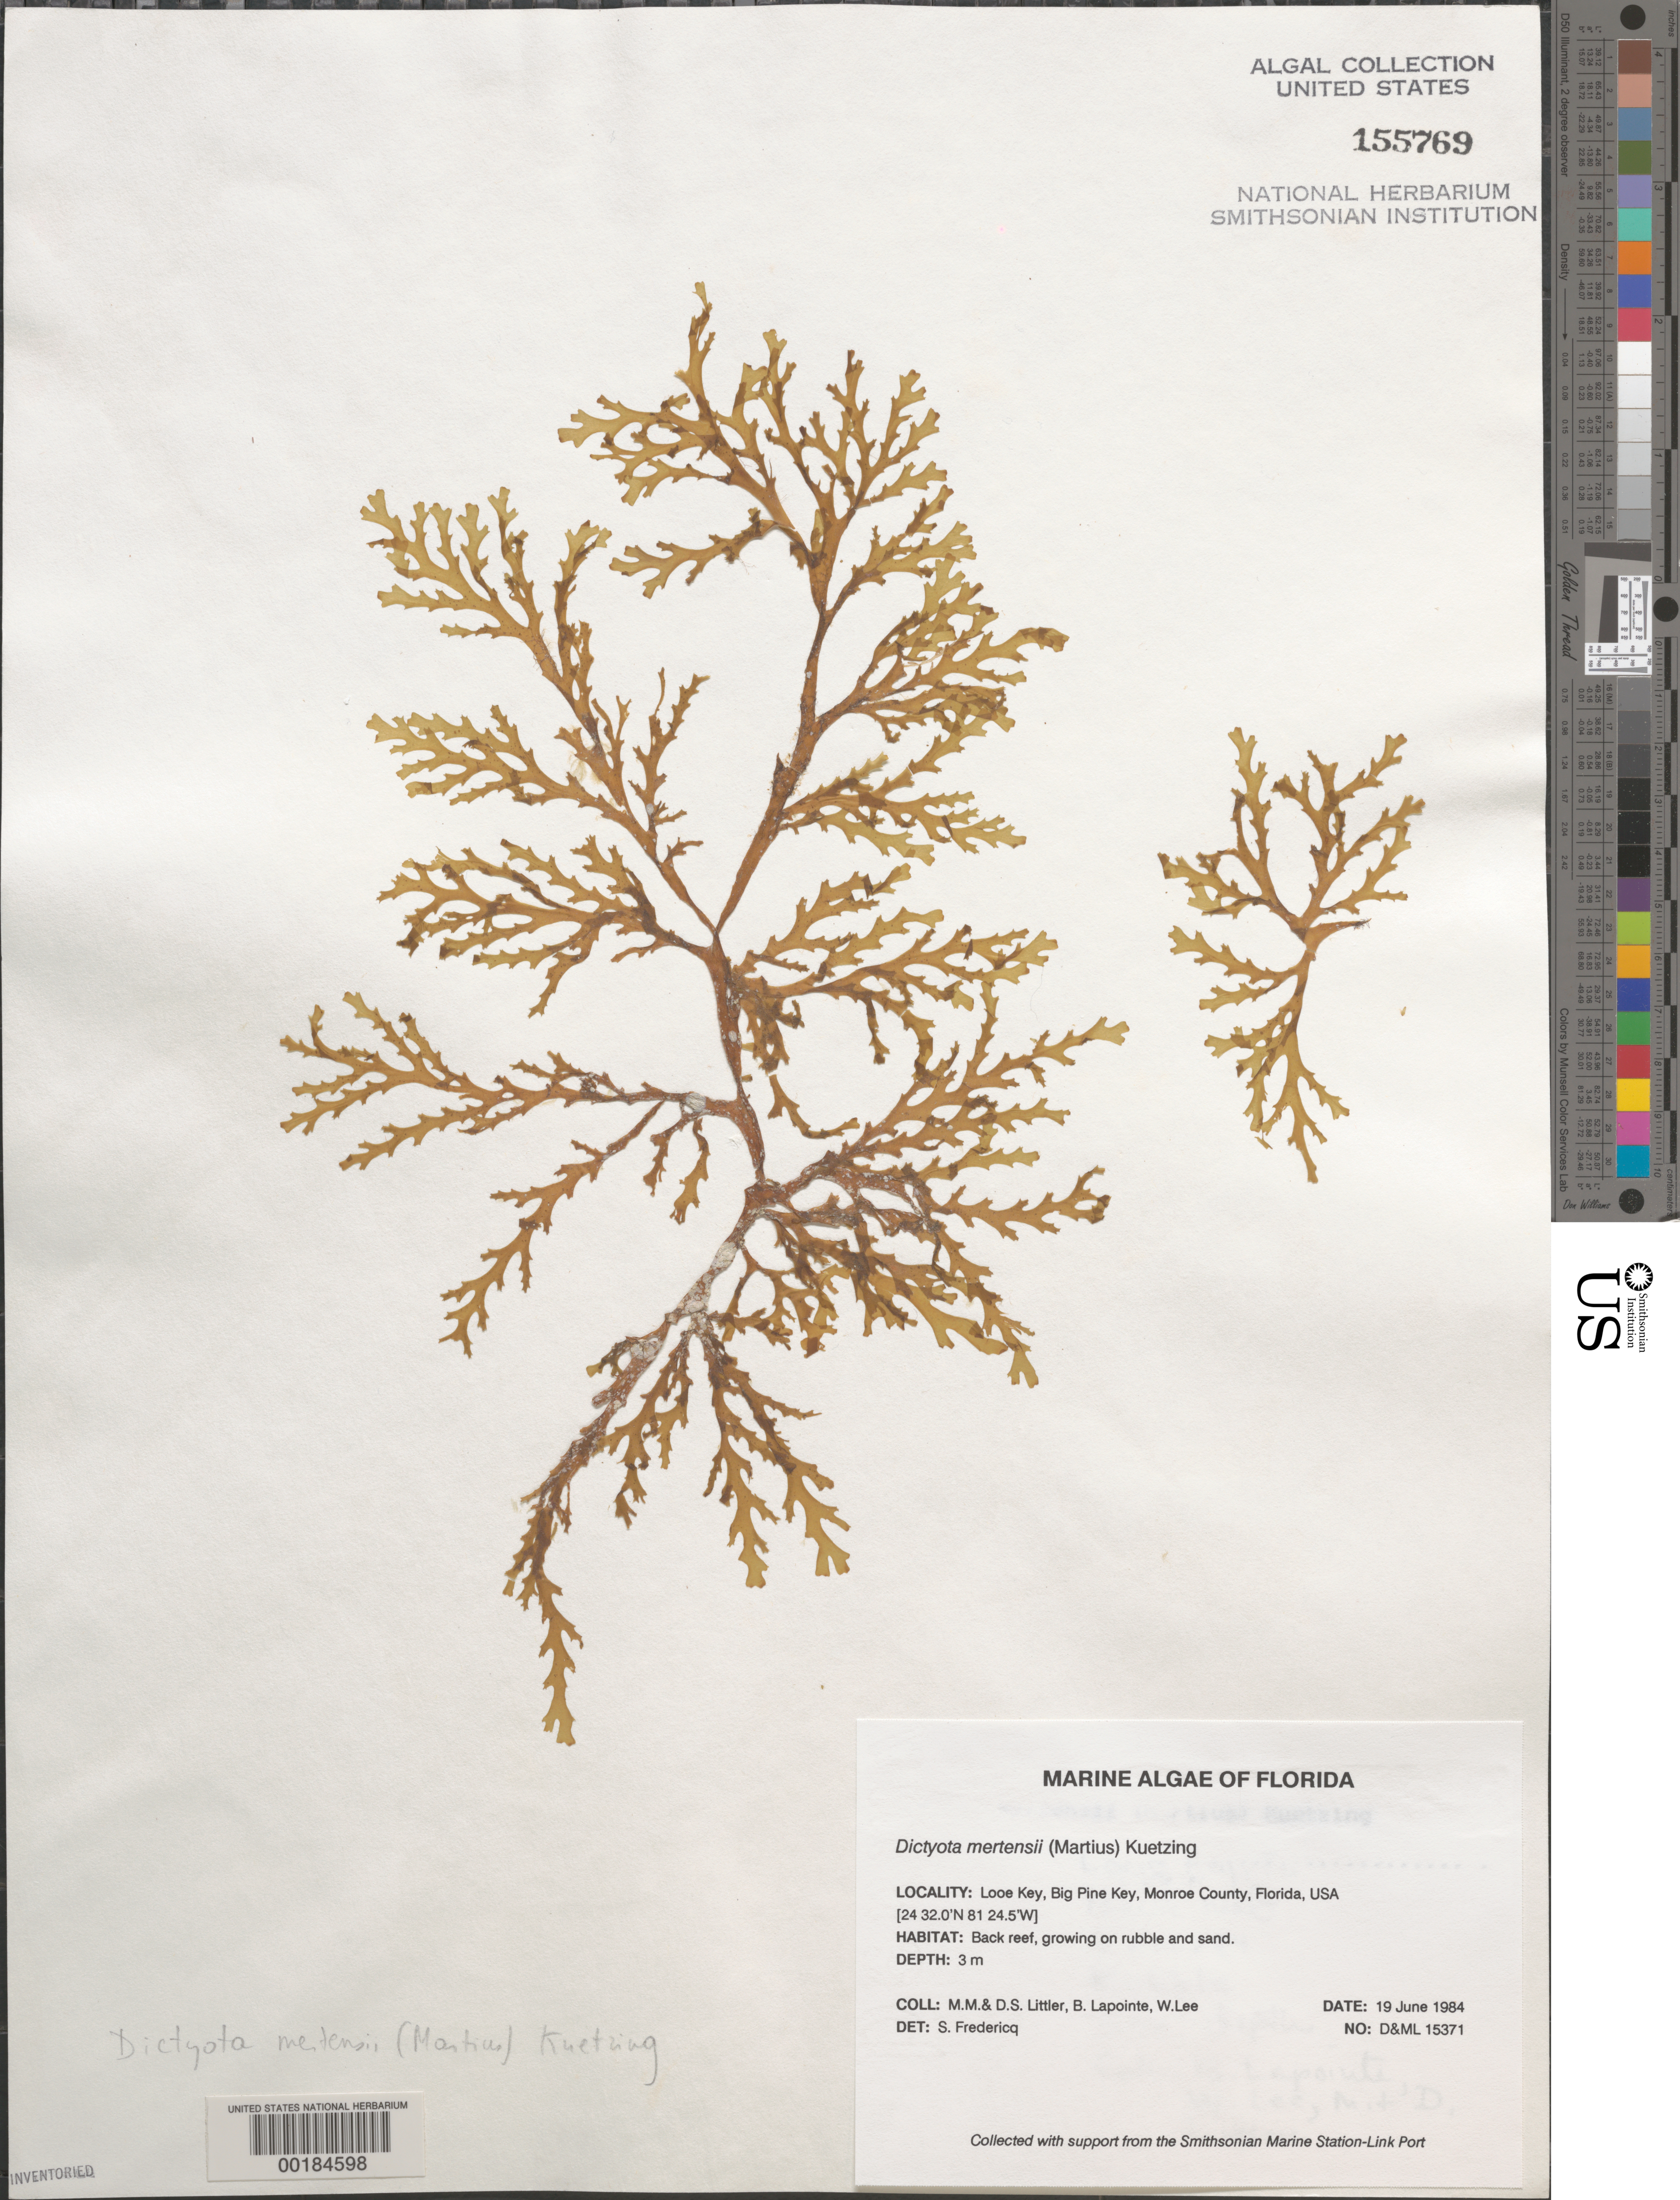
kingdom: Chromista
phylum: Ochrophyta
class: Phaeophyceae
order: Dictyotales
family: Dictyotaceae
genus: Dictyota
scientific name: Dictyota mertensii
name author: (C. Mart.) Kütz.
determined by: Fredericq, S.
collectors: M. M. Littler, D. S. Littler, B. Lapointe & W. Lee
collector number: D&ML 15371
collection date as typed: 19 Jun 1984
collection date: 1984-06-19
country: United States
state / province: Florida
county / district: Monroe County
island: Looe Key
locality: Looe Key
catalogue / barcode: US 155769